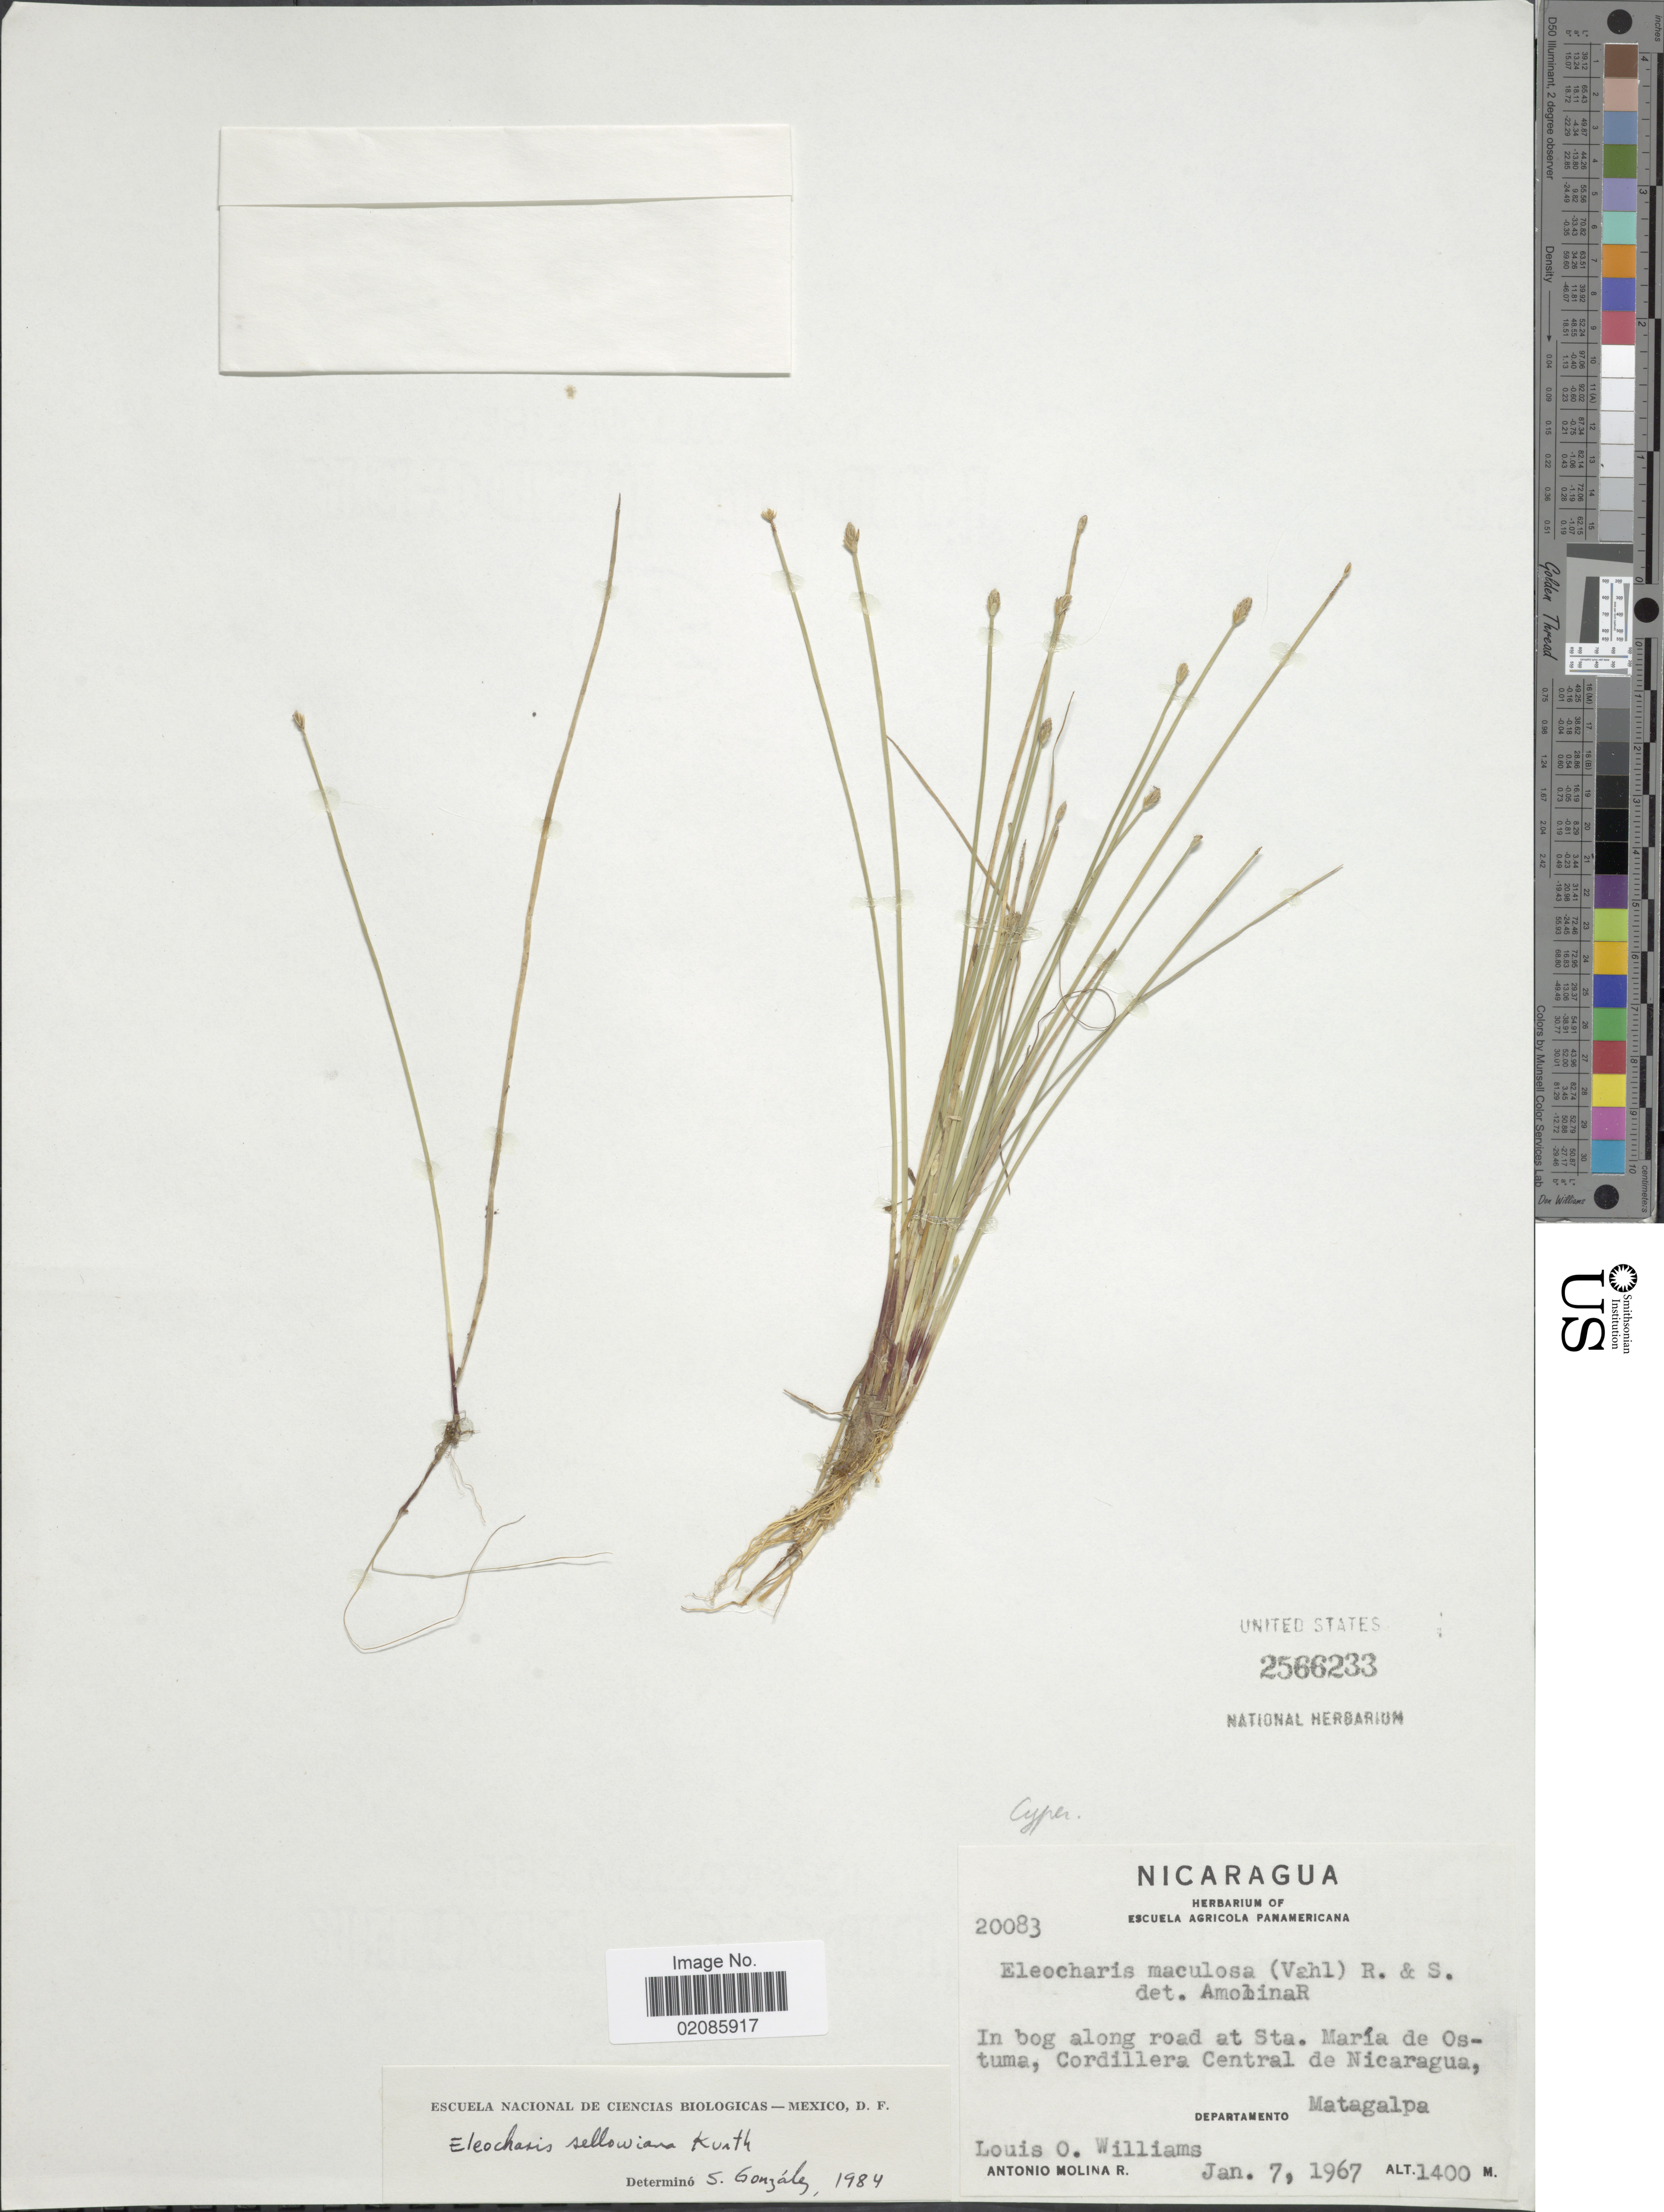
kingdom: Plantae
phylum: Tracheophyta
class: Liliopsida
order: Poales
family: Cyperaceae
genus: Eleocharis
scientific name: Eleocharis sellowiana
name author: Kunth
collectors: L. O. Williams & A. Molina R.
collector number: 20083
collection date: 1967-01-07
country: Nicaragua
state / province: Matagalpa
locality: In bog along road at Sta. María de Ostuma, Cordillera Central de Nicaragua, Departamento Matagalpa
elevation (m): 1400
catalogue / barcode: US 2566233